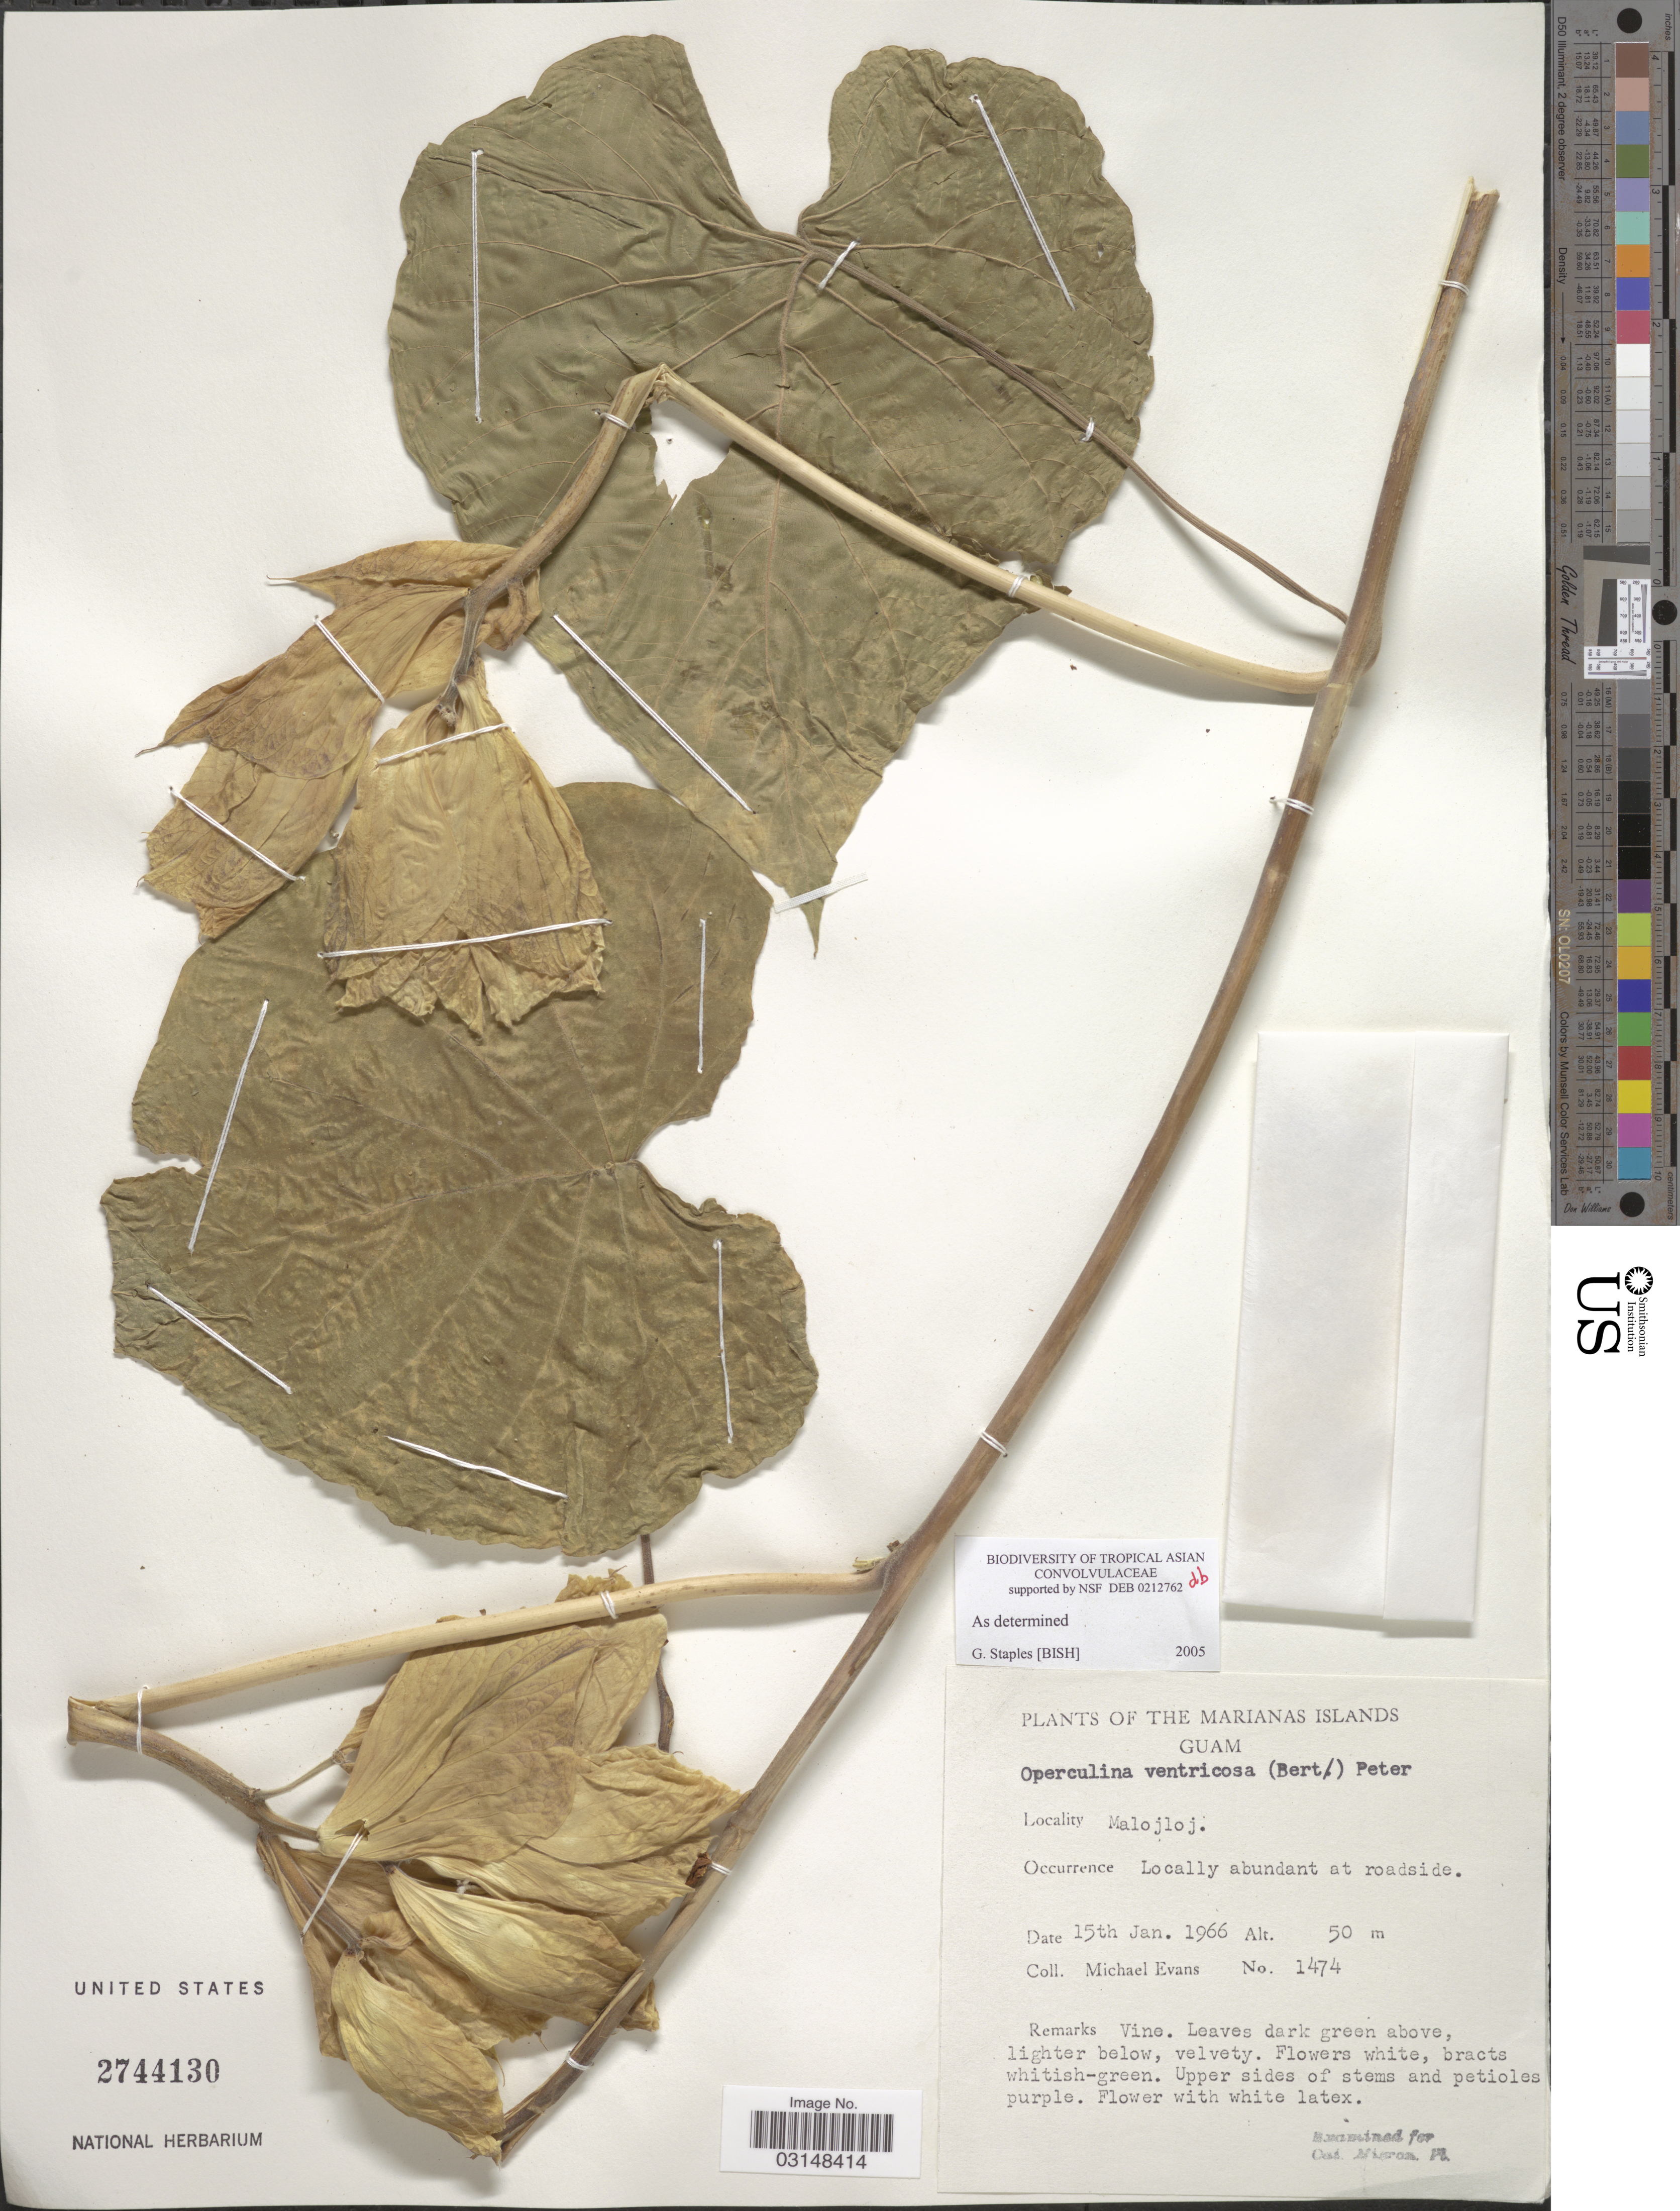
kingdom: Plantae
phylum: Tracheophyta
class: Magnoliopsida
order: Solanales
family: Convolvulaceae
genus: Operculina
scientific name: Operculina ventricosa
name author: (Aubl.) Barb. Rodr.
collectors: M. Evans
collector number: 1474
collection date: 1966-01-15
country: Guam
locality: The Marianas Islands, Malojloj.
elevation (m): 50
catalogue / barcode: US 2744130